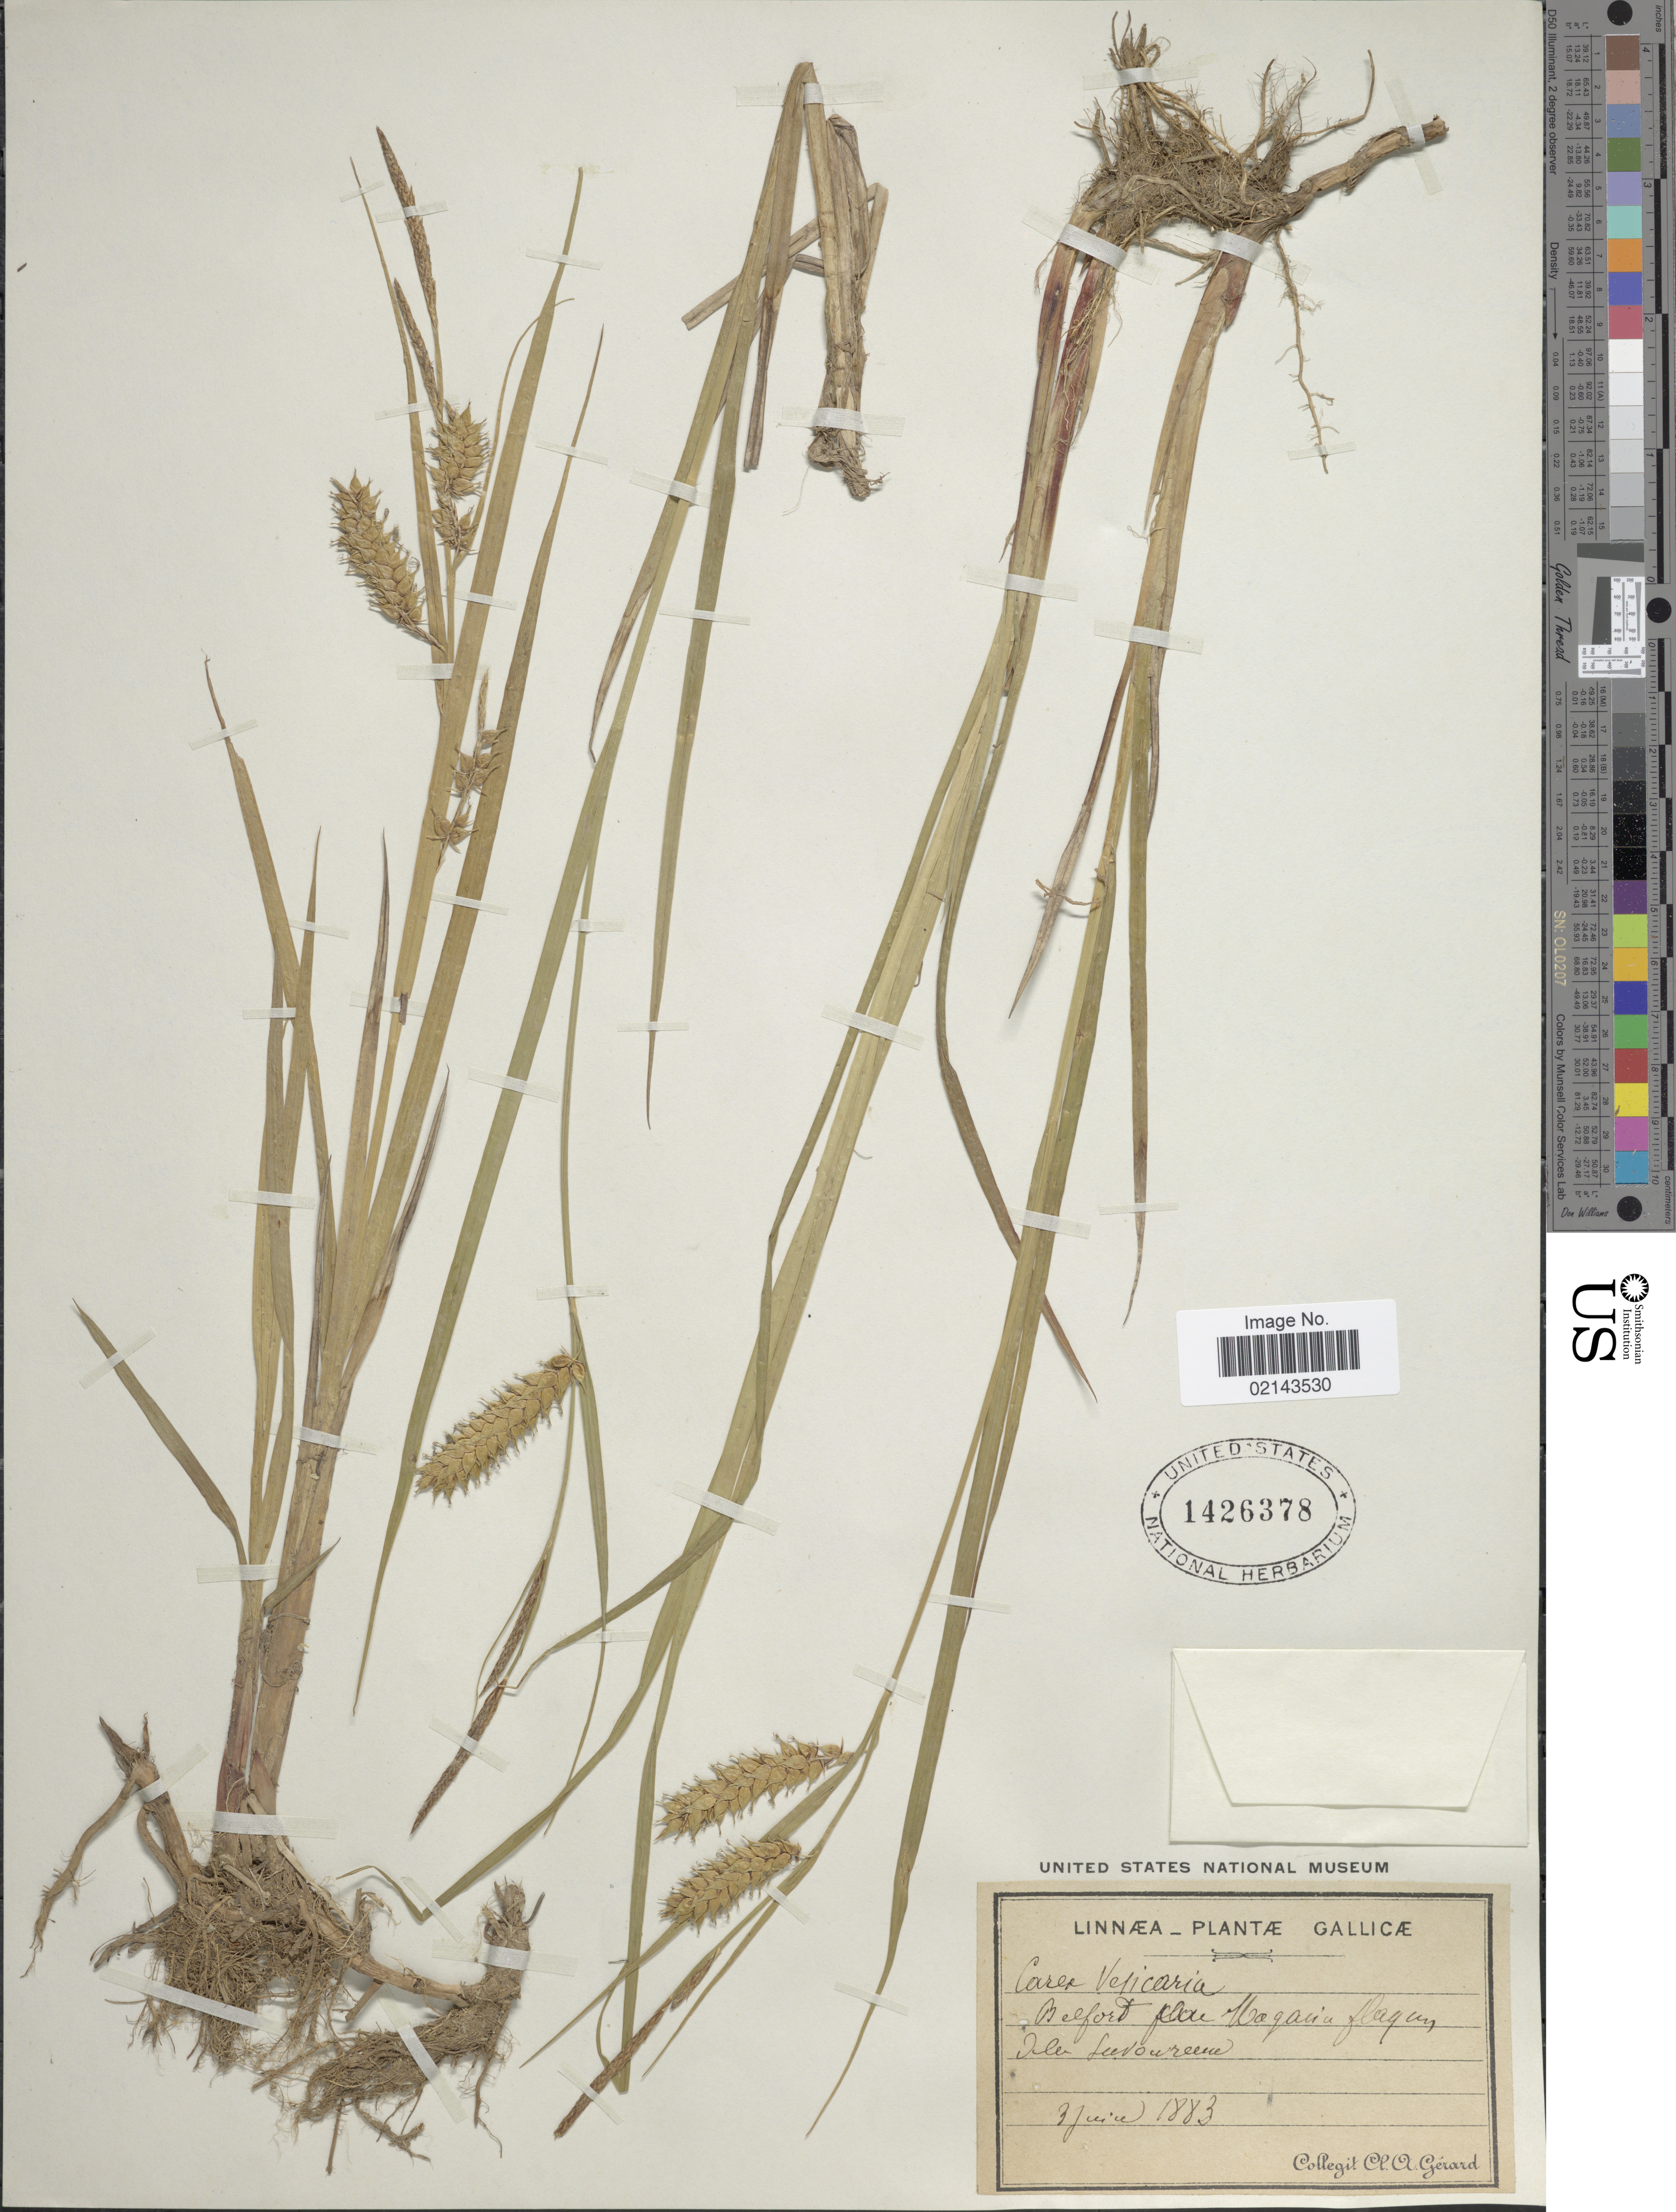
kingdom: Plantae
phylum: Tracheophyta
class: Liliopsida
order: Poales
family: Cyperaceae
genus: Carex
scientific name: Carex vesicaria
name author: L.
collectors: C. Gerard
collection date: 1883-06-03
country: France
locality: Gallicæ, Belfort [illegible text] flaquen [illegible text] Ludoureene[interpreted]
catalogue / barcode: US 1426378